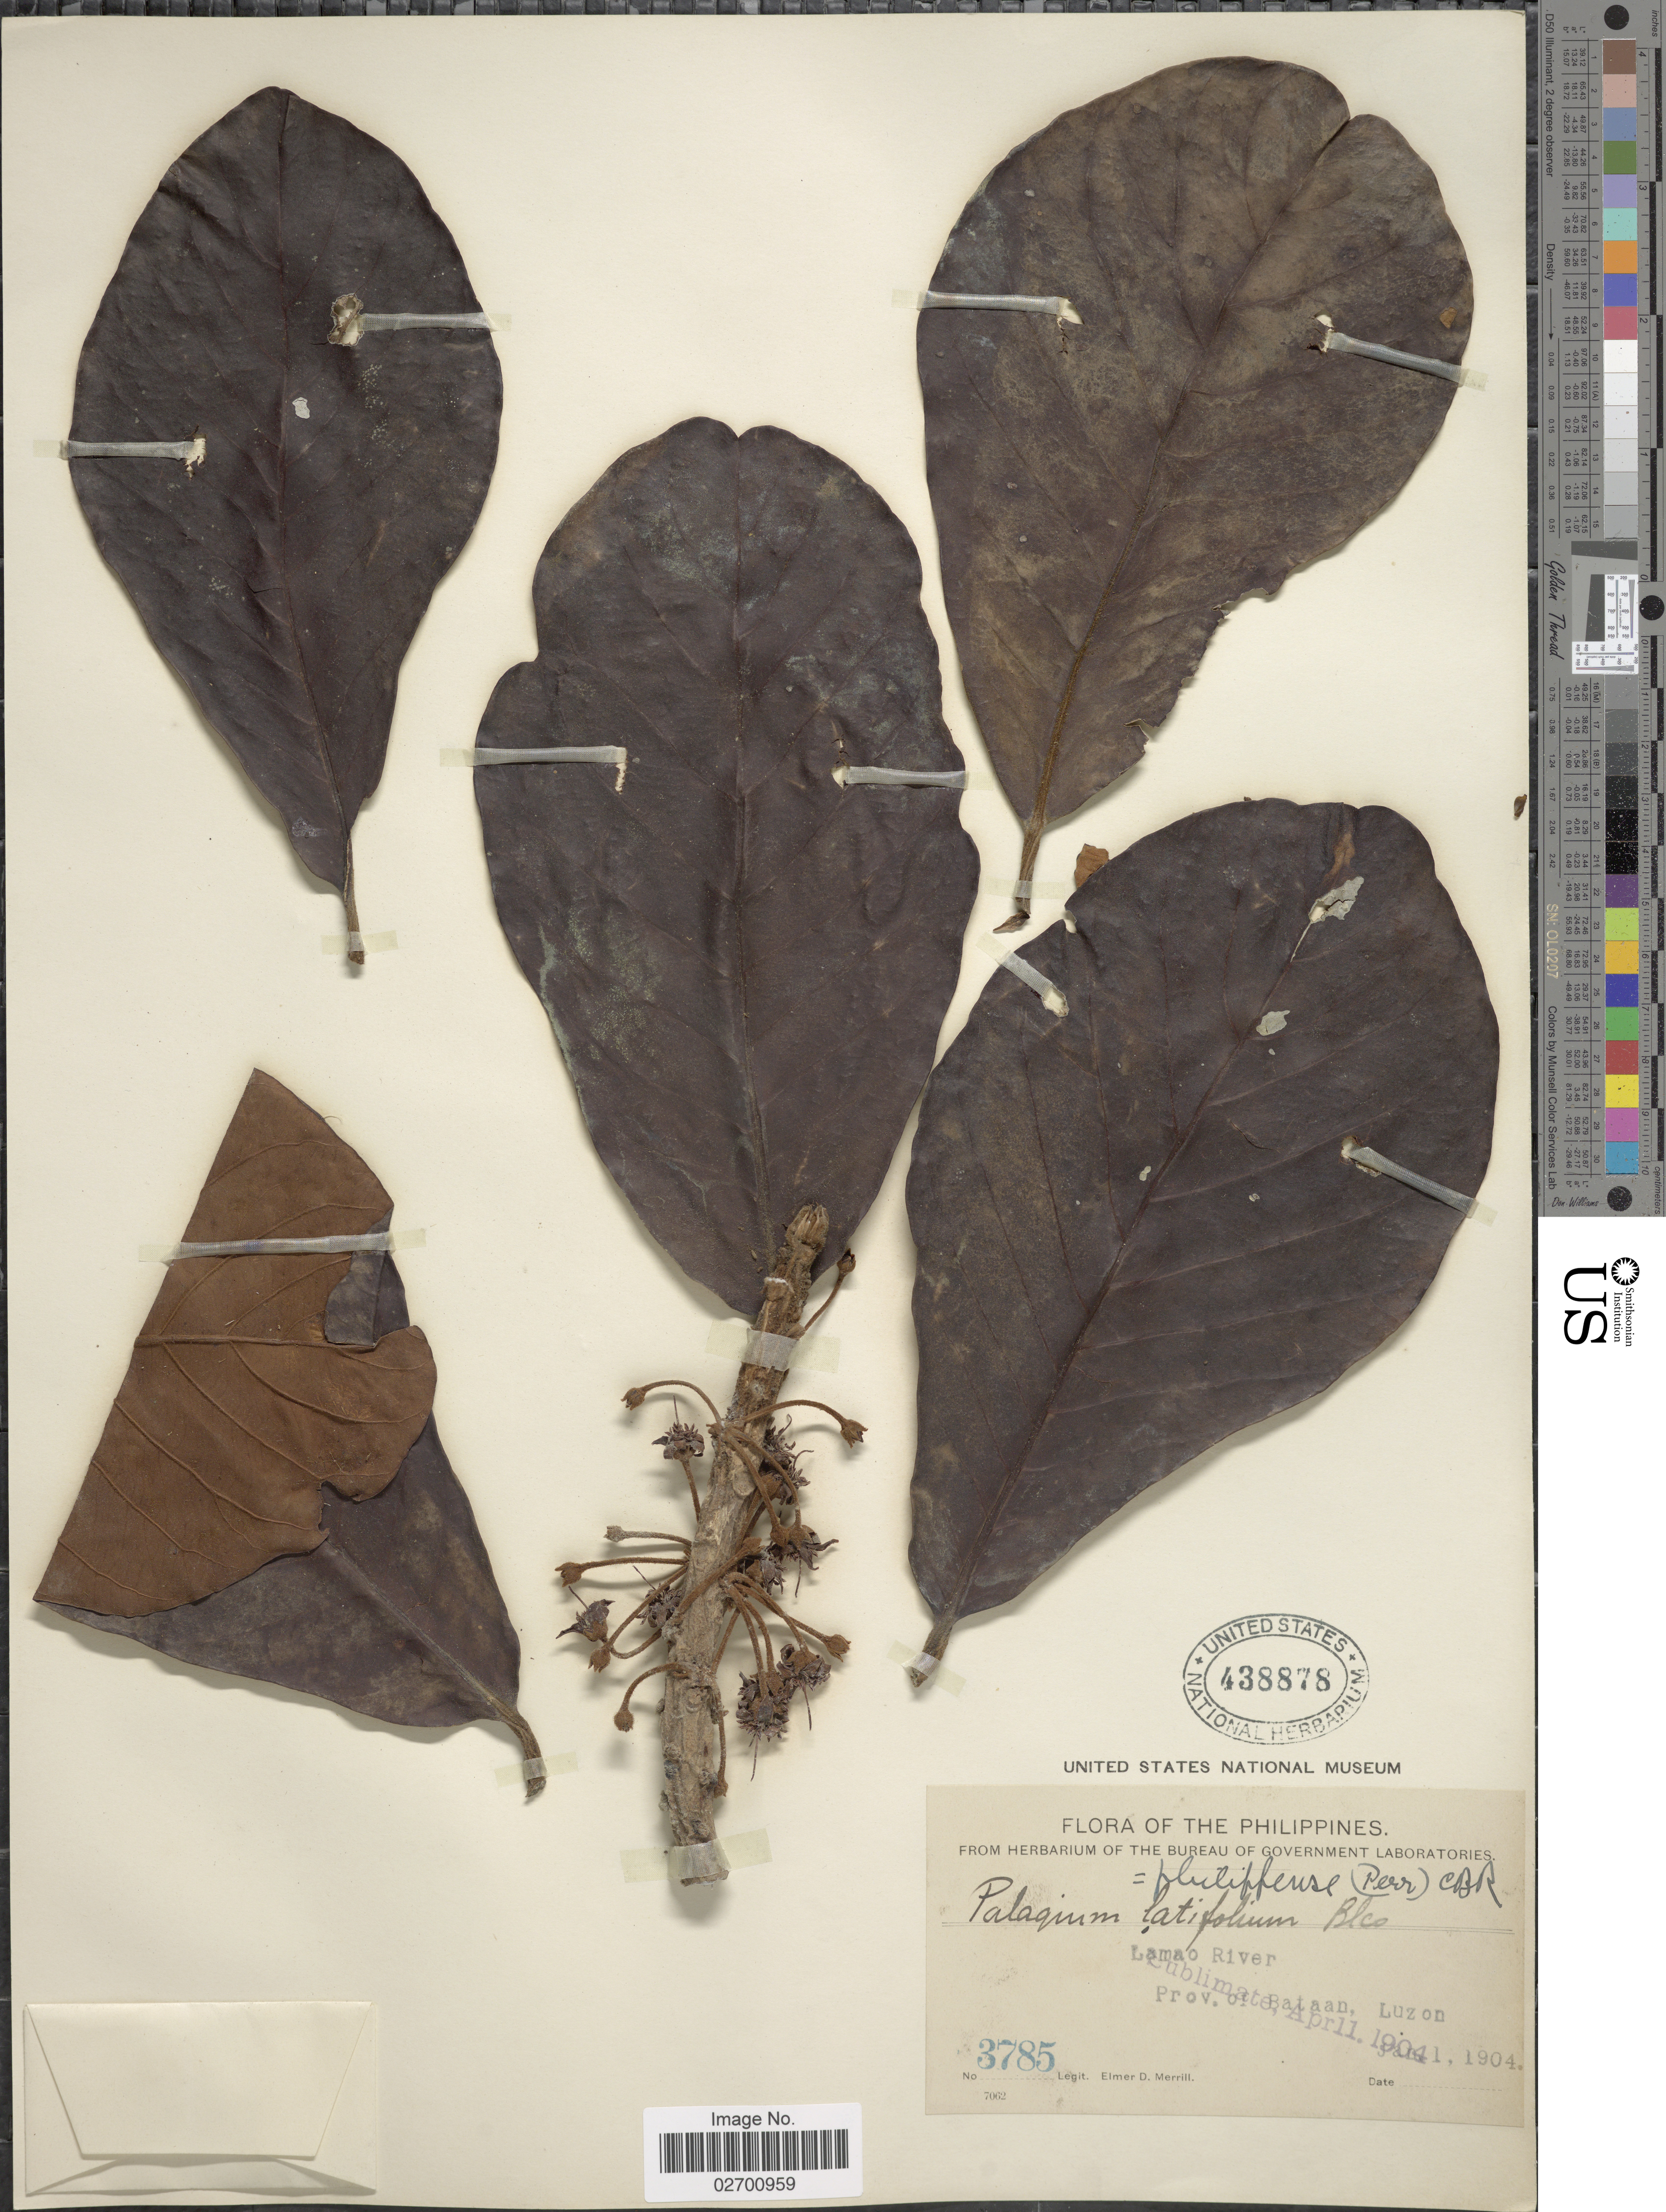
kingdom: Plantae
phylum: Tracheophyta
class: Magnoliopsida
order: Ericales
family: Sapotaceae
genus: Palaquium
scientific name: Palaquium philippense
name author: (Perr.) C.B. Rob.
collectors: E. D. Merrill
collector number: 3785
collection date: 1904-01-01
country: Philippines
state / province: Central Luzon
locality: Lamao River, Prov. of Bataan, Luzon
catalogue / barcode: US 438878